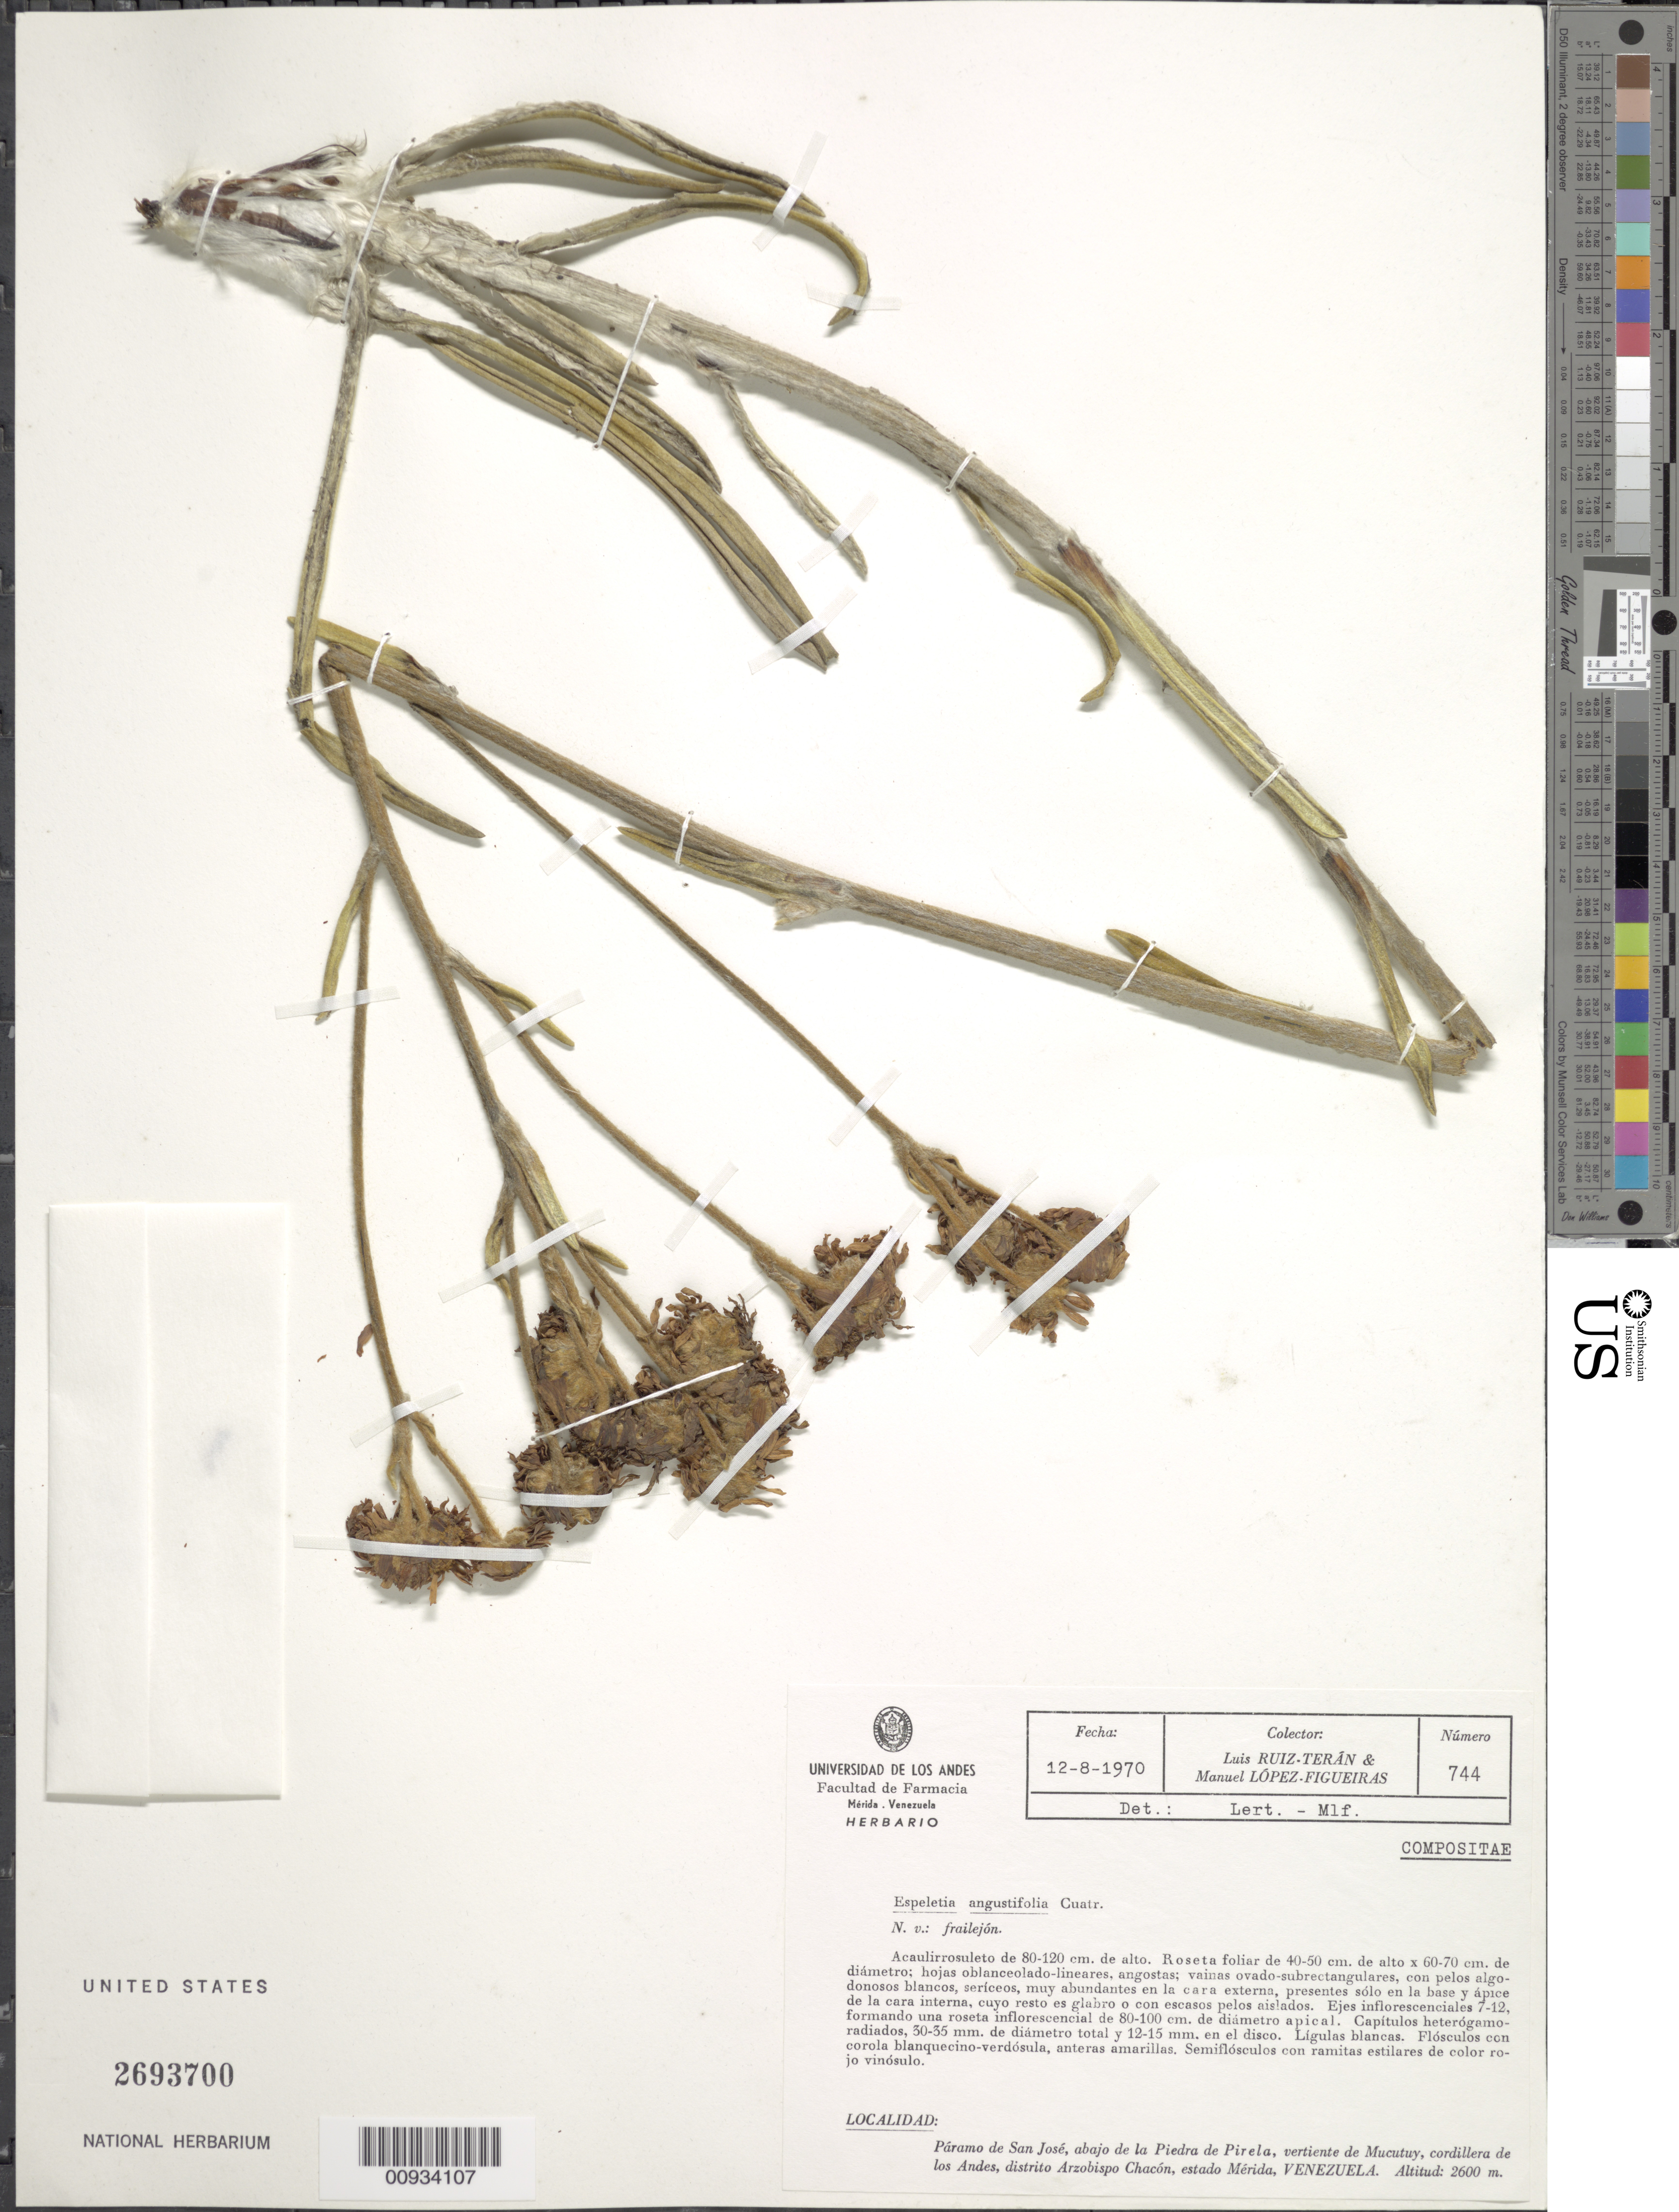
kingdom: Plantae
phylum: Tracheophyta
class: Magnoliopsida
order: Asterales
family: Asteraceae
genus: Espeletiopsis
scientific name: Espeletiopsis angustifolia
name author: (Cuatrec.) Cuatrec.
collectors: L. Teran & M. López Figueiras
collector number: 744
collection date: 1970-08-12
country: Venezuela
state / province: Mérida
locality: Paramo de San Jose, abajo de la Piedra de Pirela, vertiente de Mucutuy, Cordillera de Los Andes, Distrito Arzobispo Chacon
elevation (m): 2600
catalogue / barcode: US 2693700